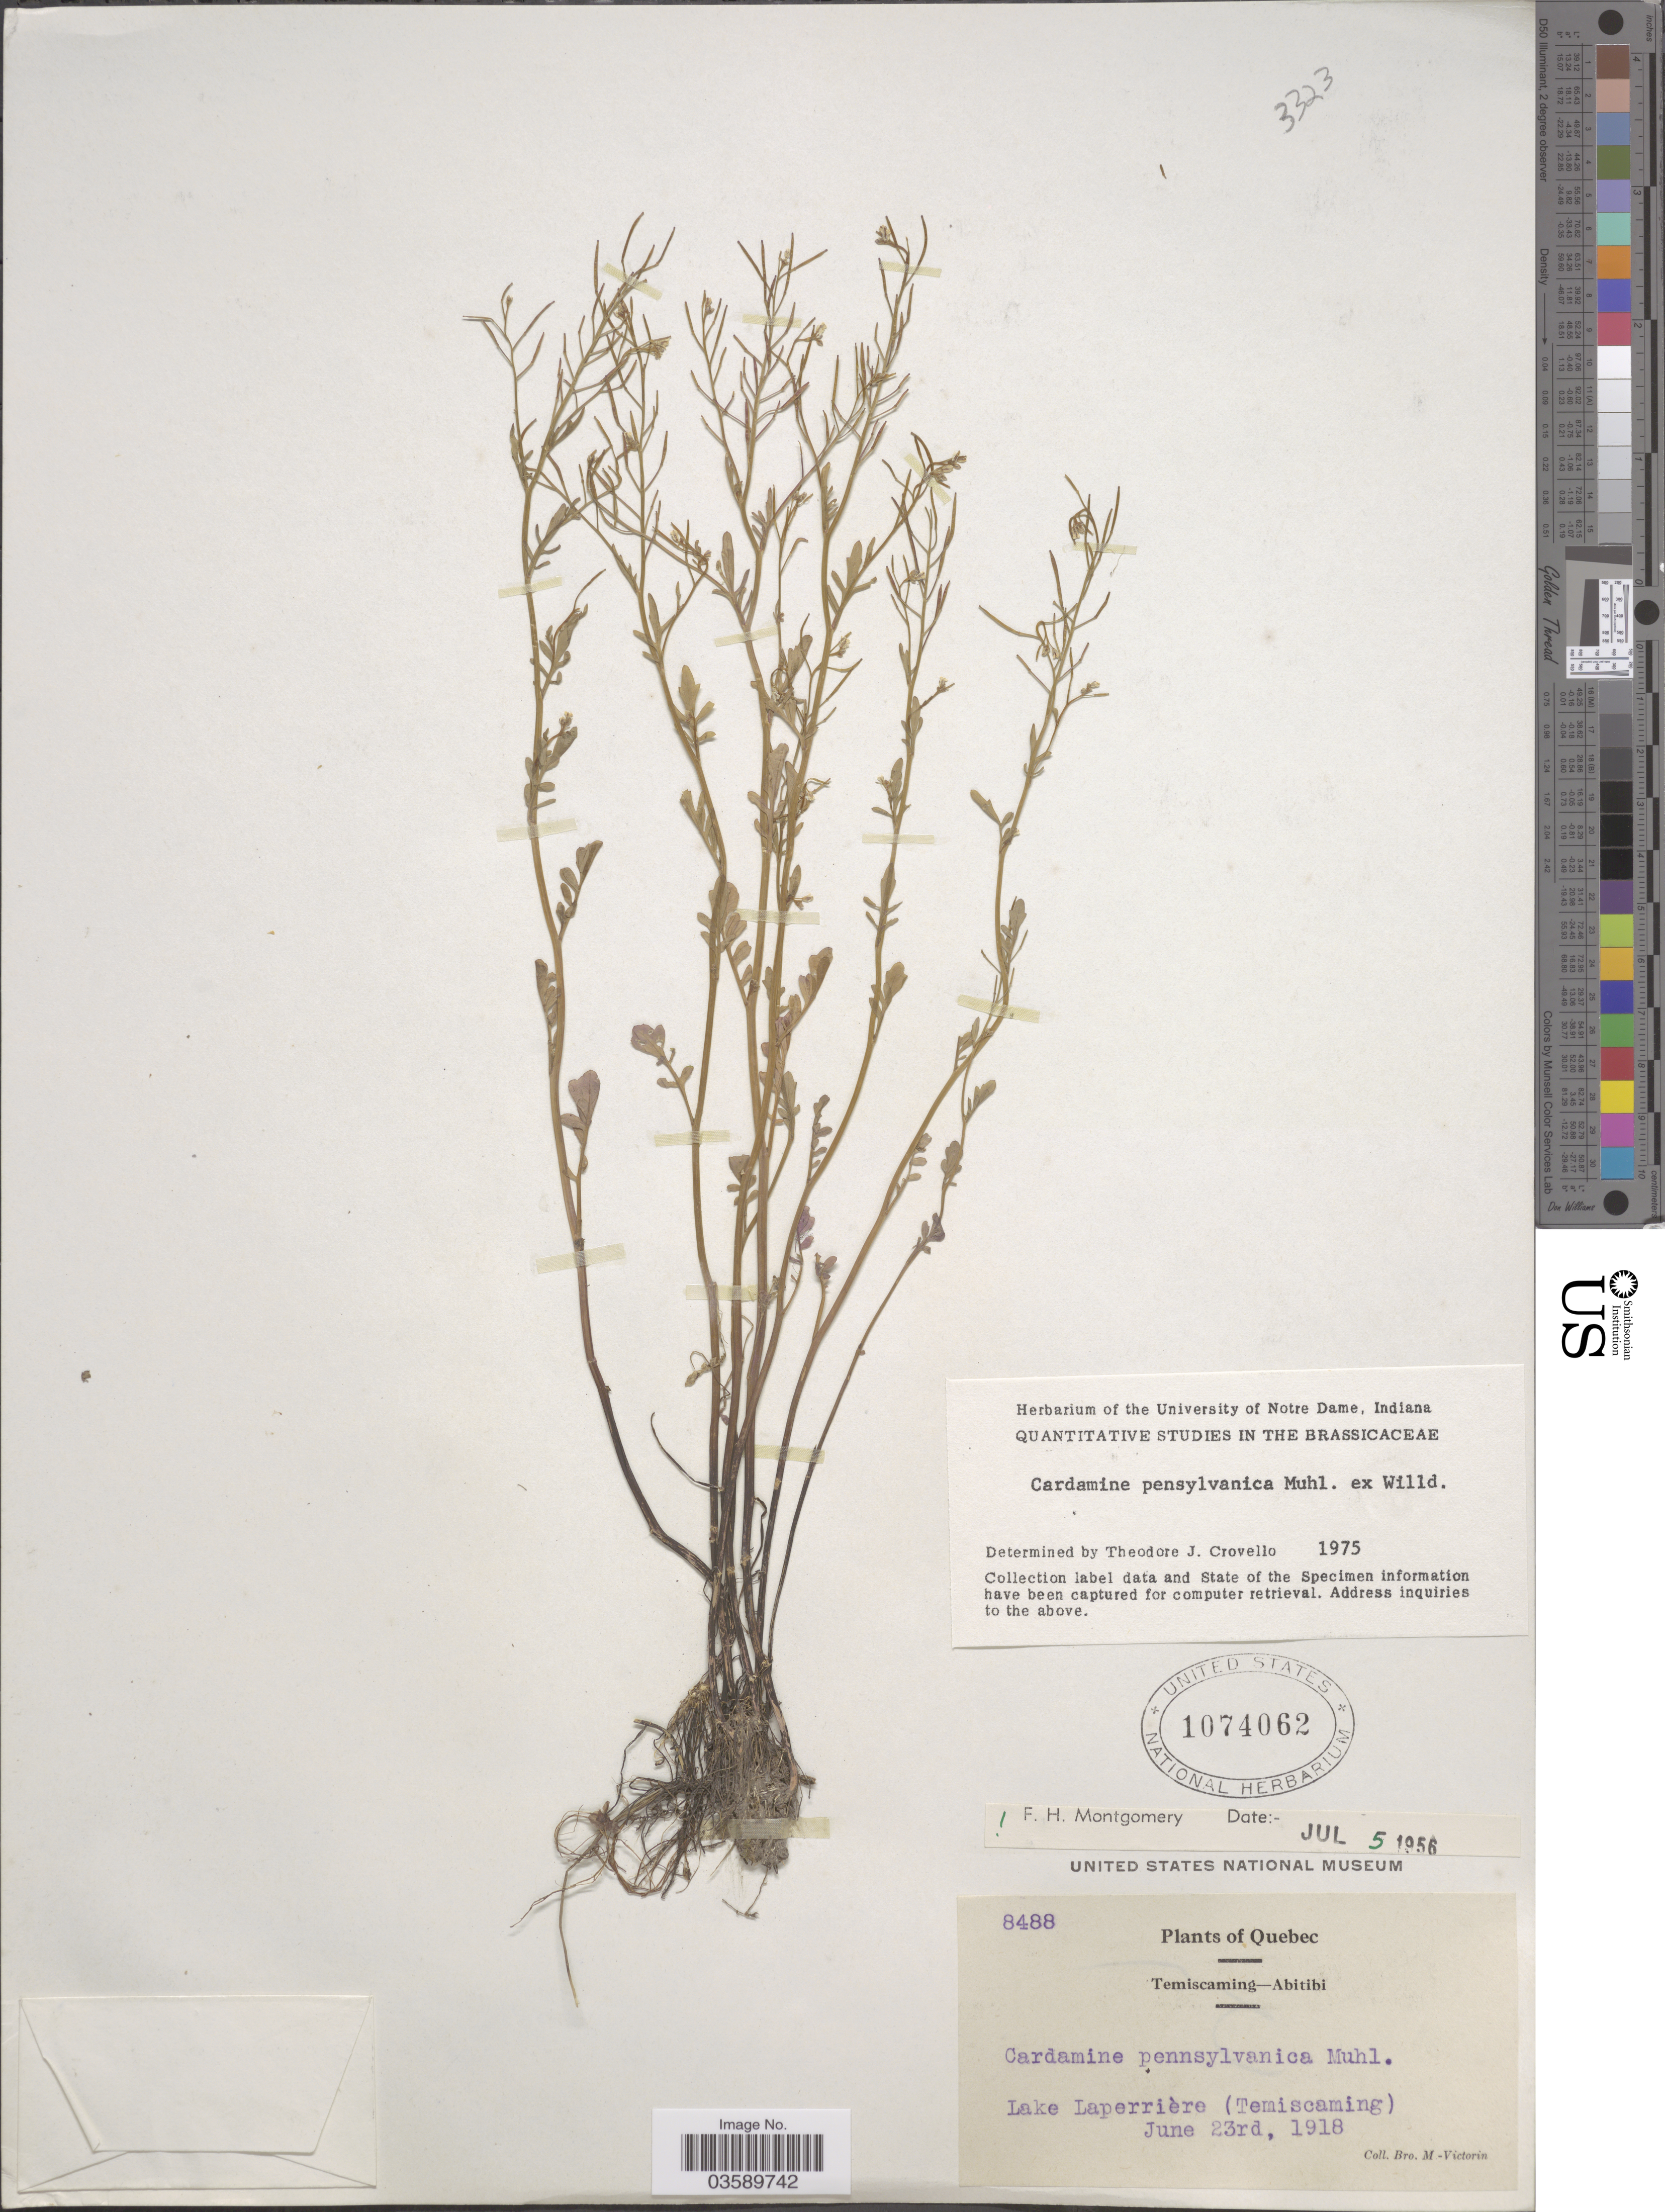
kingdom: Plantae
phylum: Tracheophyta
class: Magnoliopsida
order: Brassicales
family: Brassicaceae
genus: Cardamine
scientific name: Cardamine pensylvanica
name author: Muhl. ex Willd.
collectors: Fr. Marie-Victorin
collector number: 8488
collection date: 1918-06-23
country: Canada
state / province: Quebec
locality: Temiscaming - Abitibi. Lake Laperrière (Temiscaming).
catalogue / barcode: US 1074062